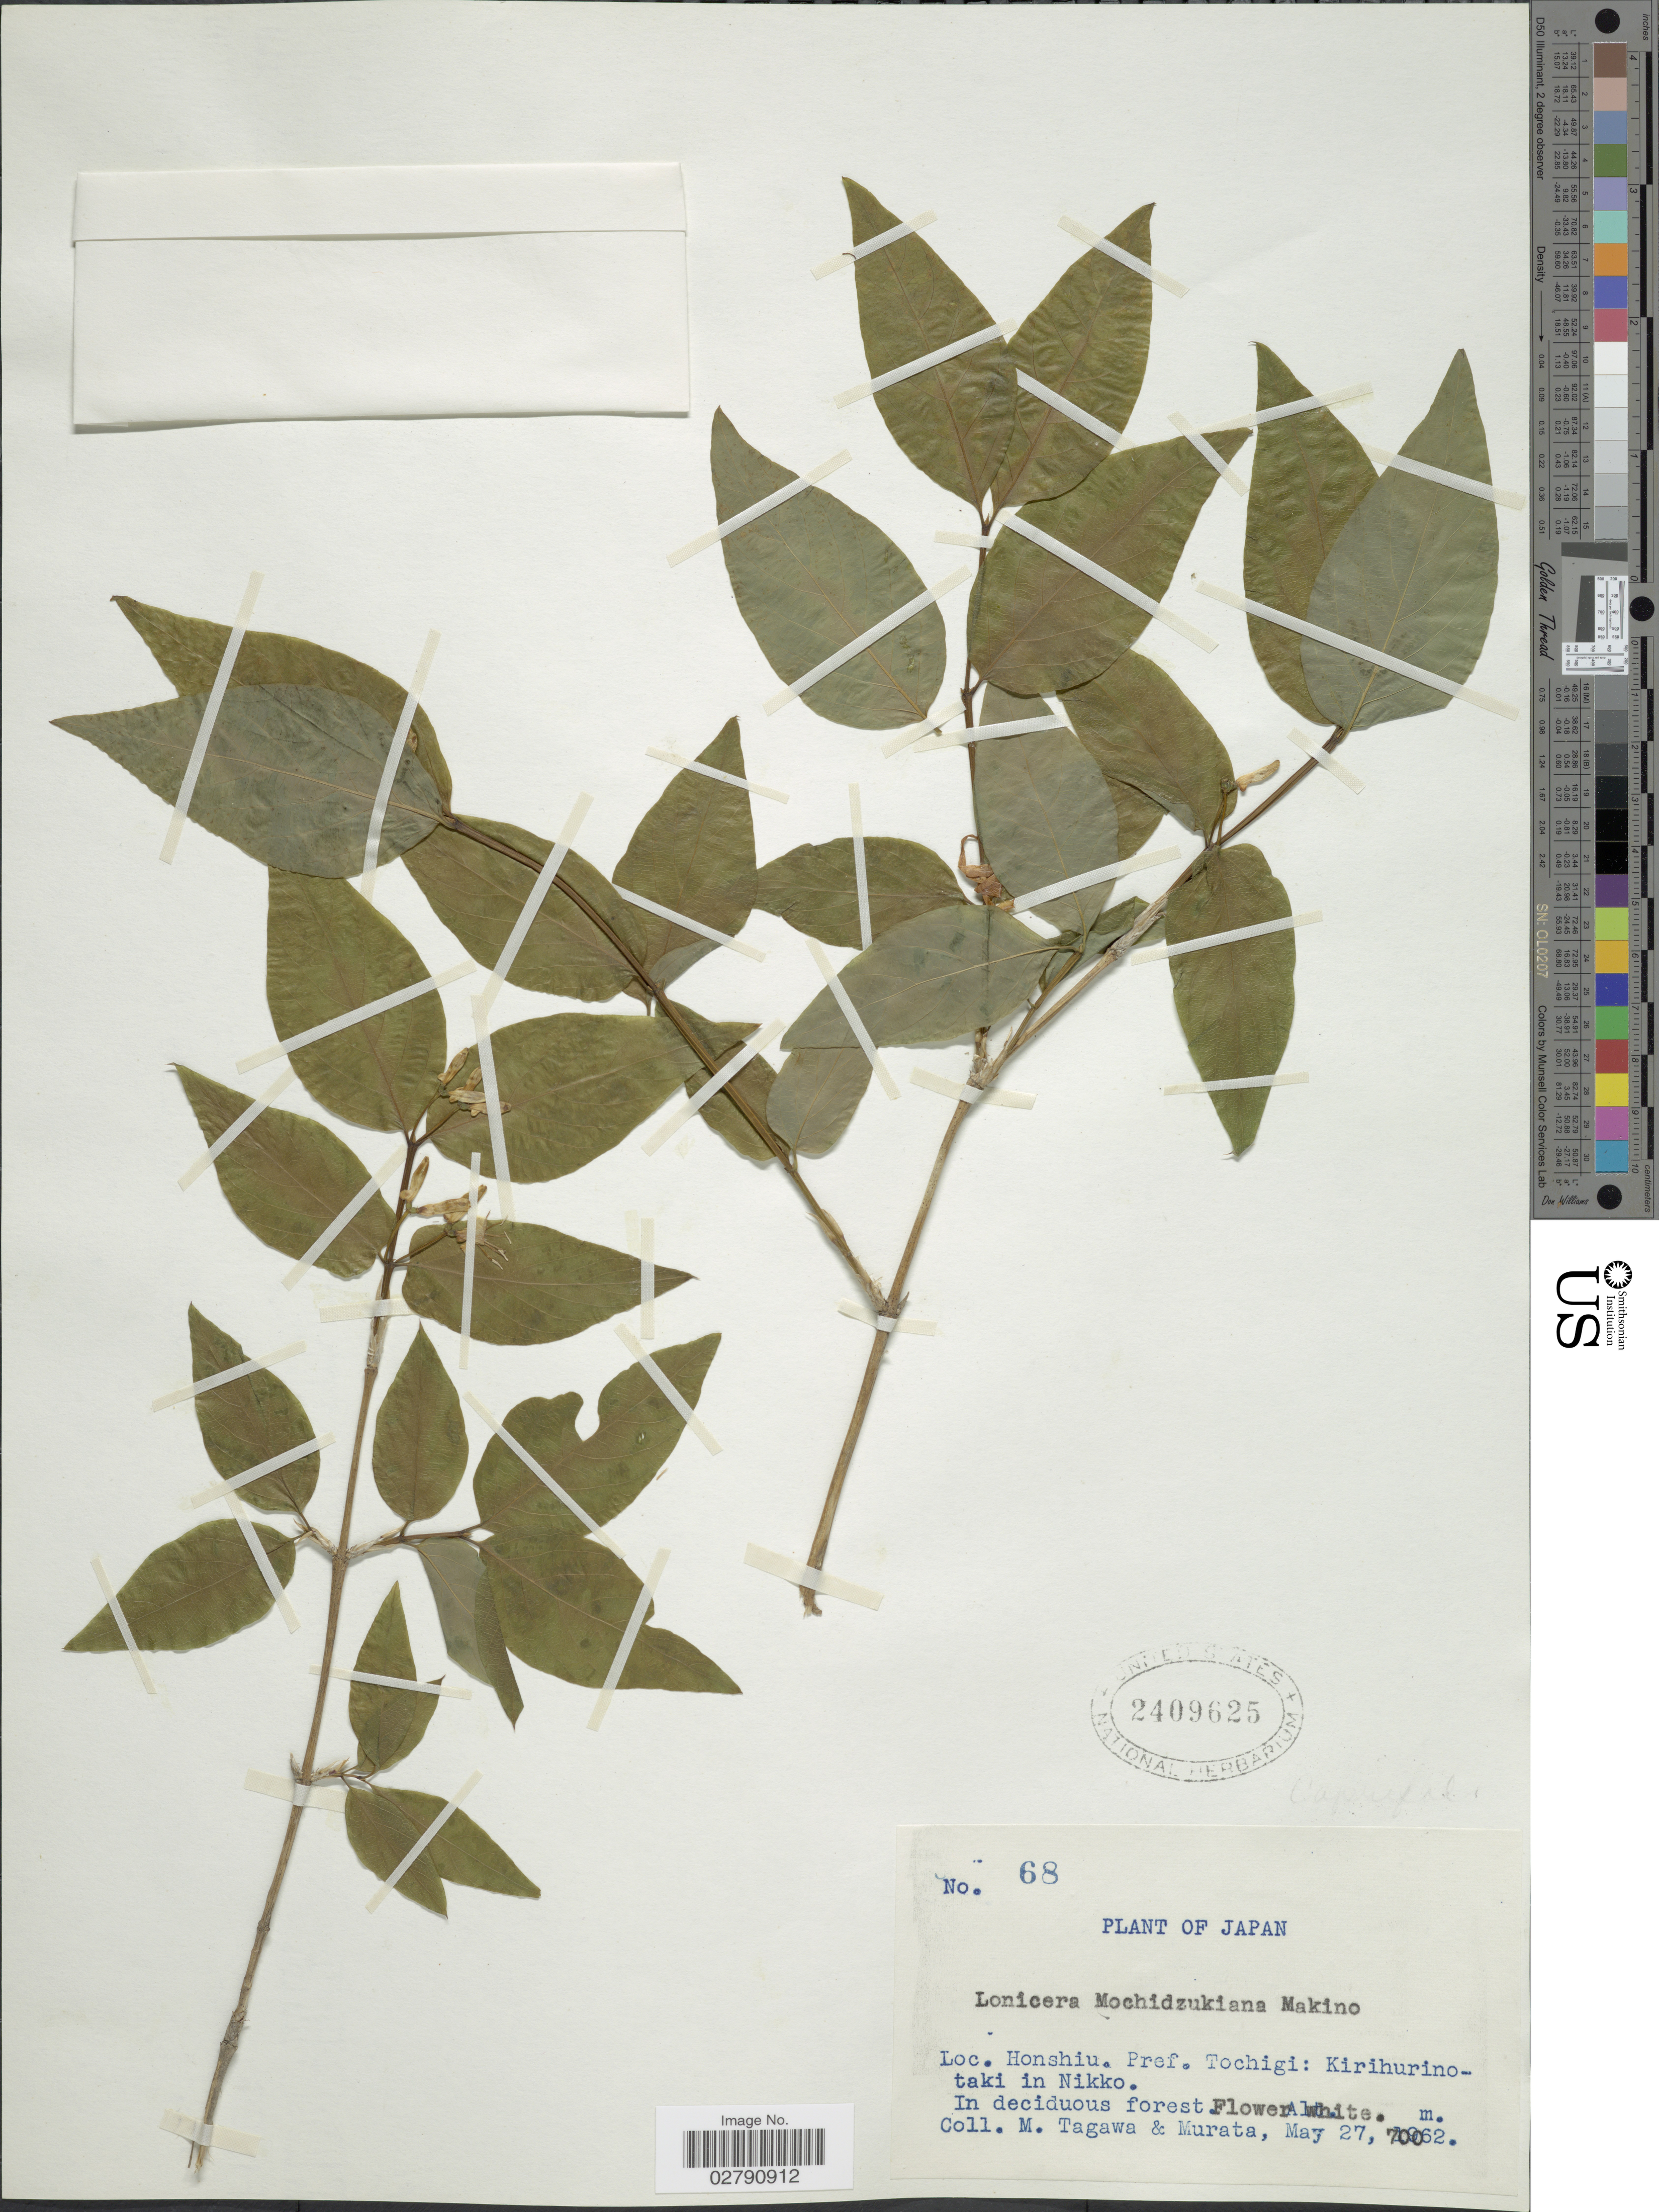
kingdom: Plantae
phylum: Tracheophyta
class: Magnoliopsida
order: Dipsacales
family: Caprifoliaceae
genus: Lonicera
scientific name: Lonicera mochidzukiana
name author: Makino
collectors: M. Tagawa & -. Murata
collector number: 68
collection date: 1962-05-27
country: Japan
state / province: Totigi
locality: Honshiu. Pref. Tochigi: Kirihurinotaki in Nikko.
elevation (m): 700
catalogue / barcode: US 2409625